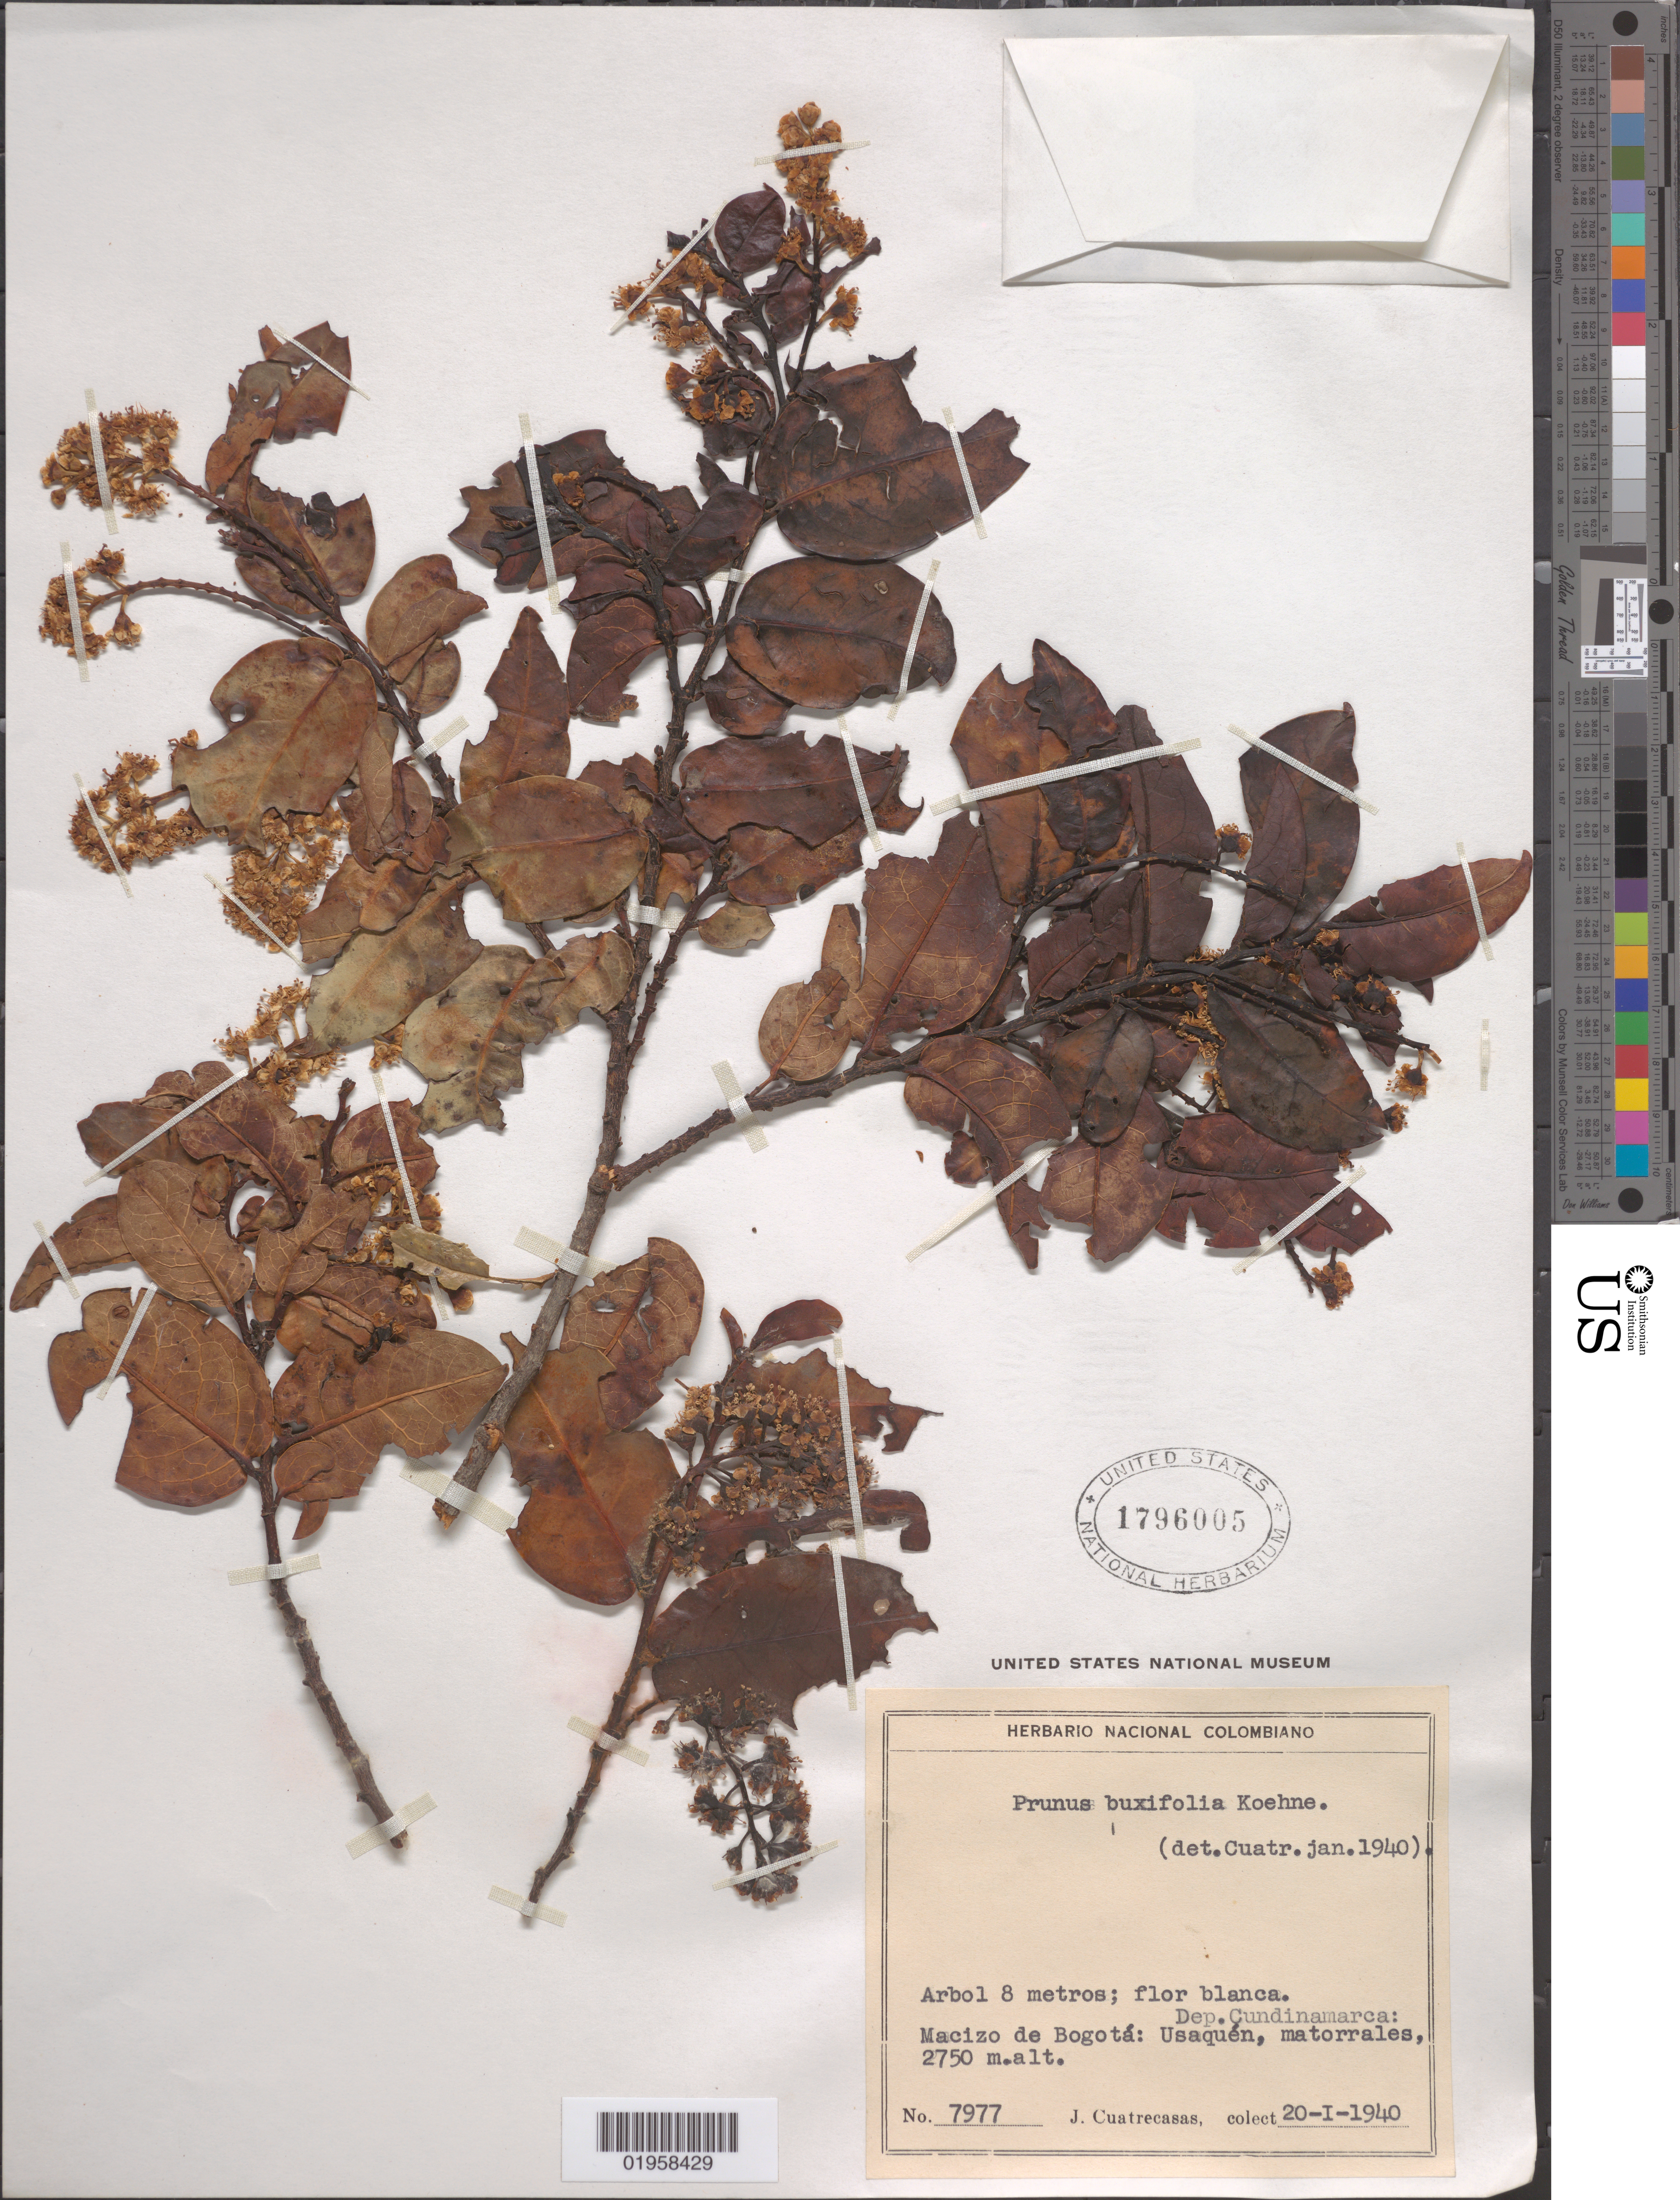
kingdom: Plantae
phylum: Tracheophyta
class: Magnoliopsida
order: Rosales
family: Rosaceae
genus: Prunus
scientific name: Prunus buxifolia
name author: Koehne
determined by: Cuatrecasas, J.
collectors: J. Cuatrecasas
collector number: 7977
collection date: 1940-01-20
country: Colombia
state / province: Cundinamarca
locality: Macizo de Bogotá, Usaquén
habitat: Matorrales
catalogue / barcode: US 1796005